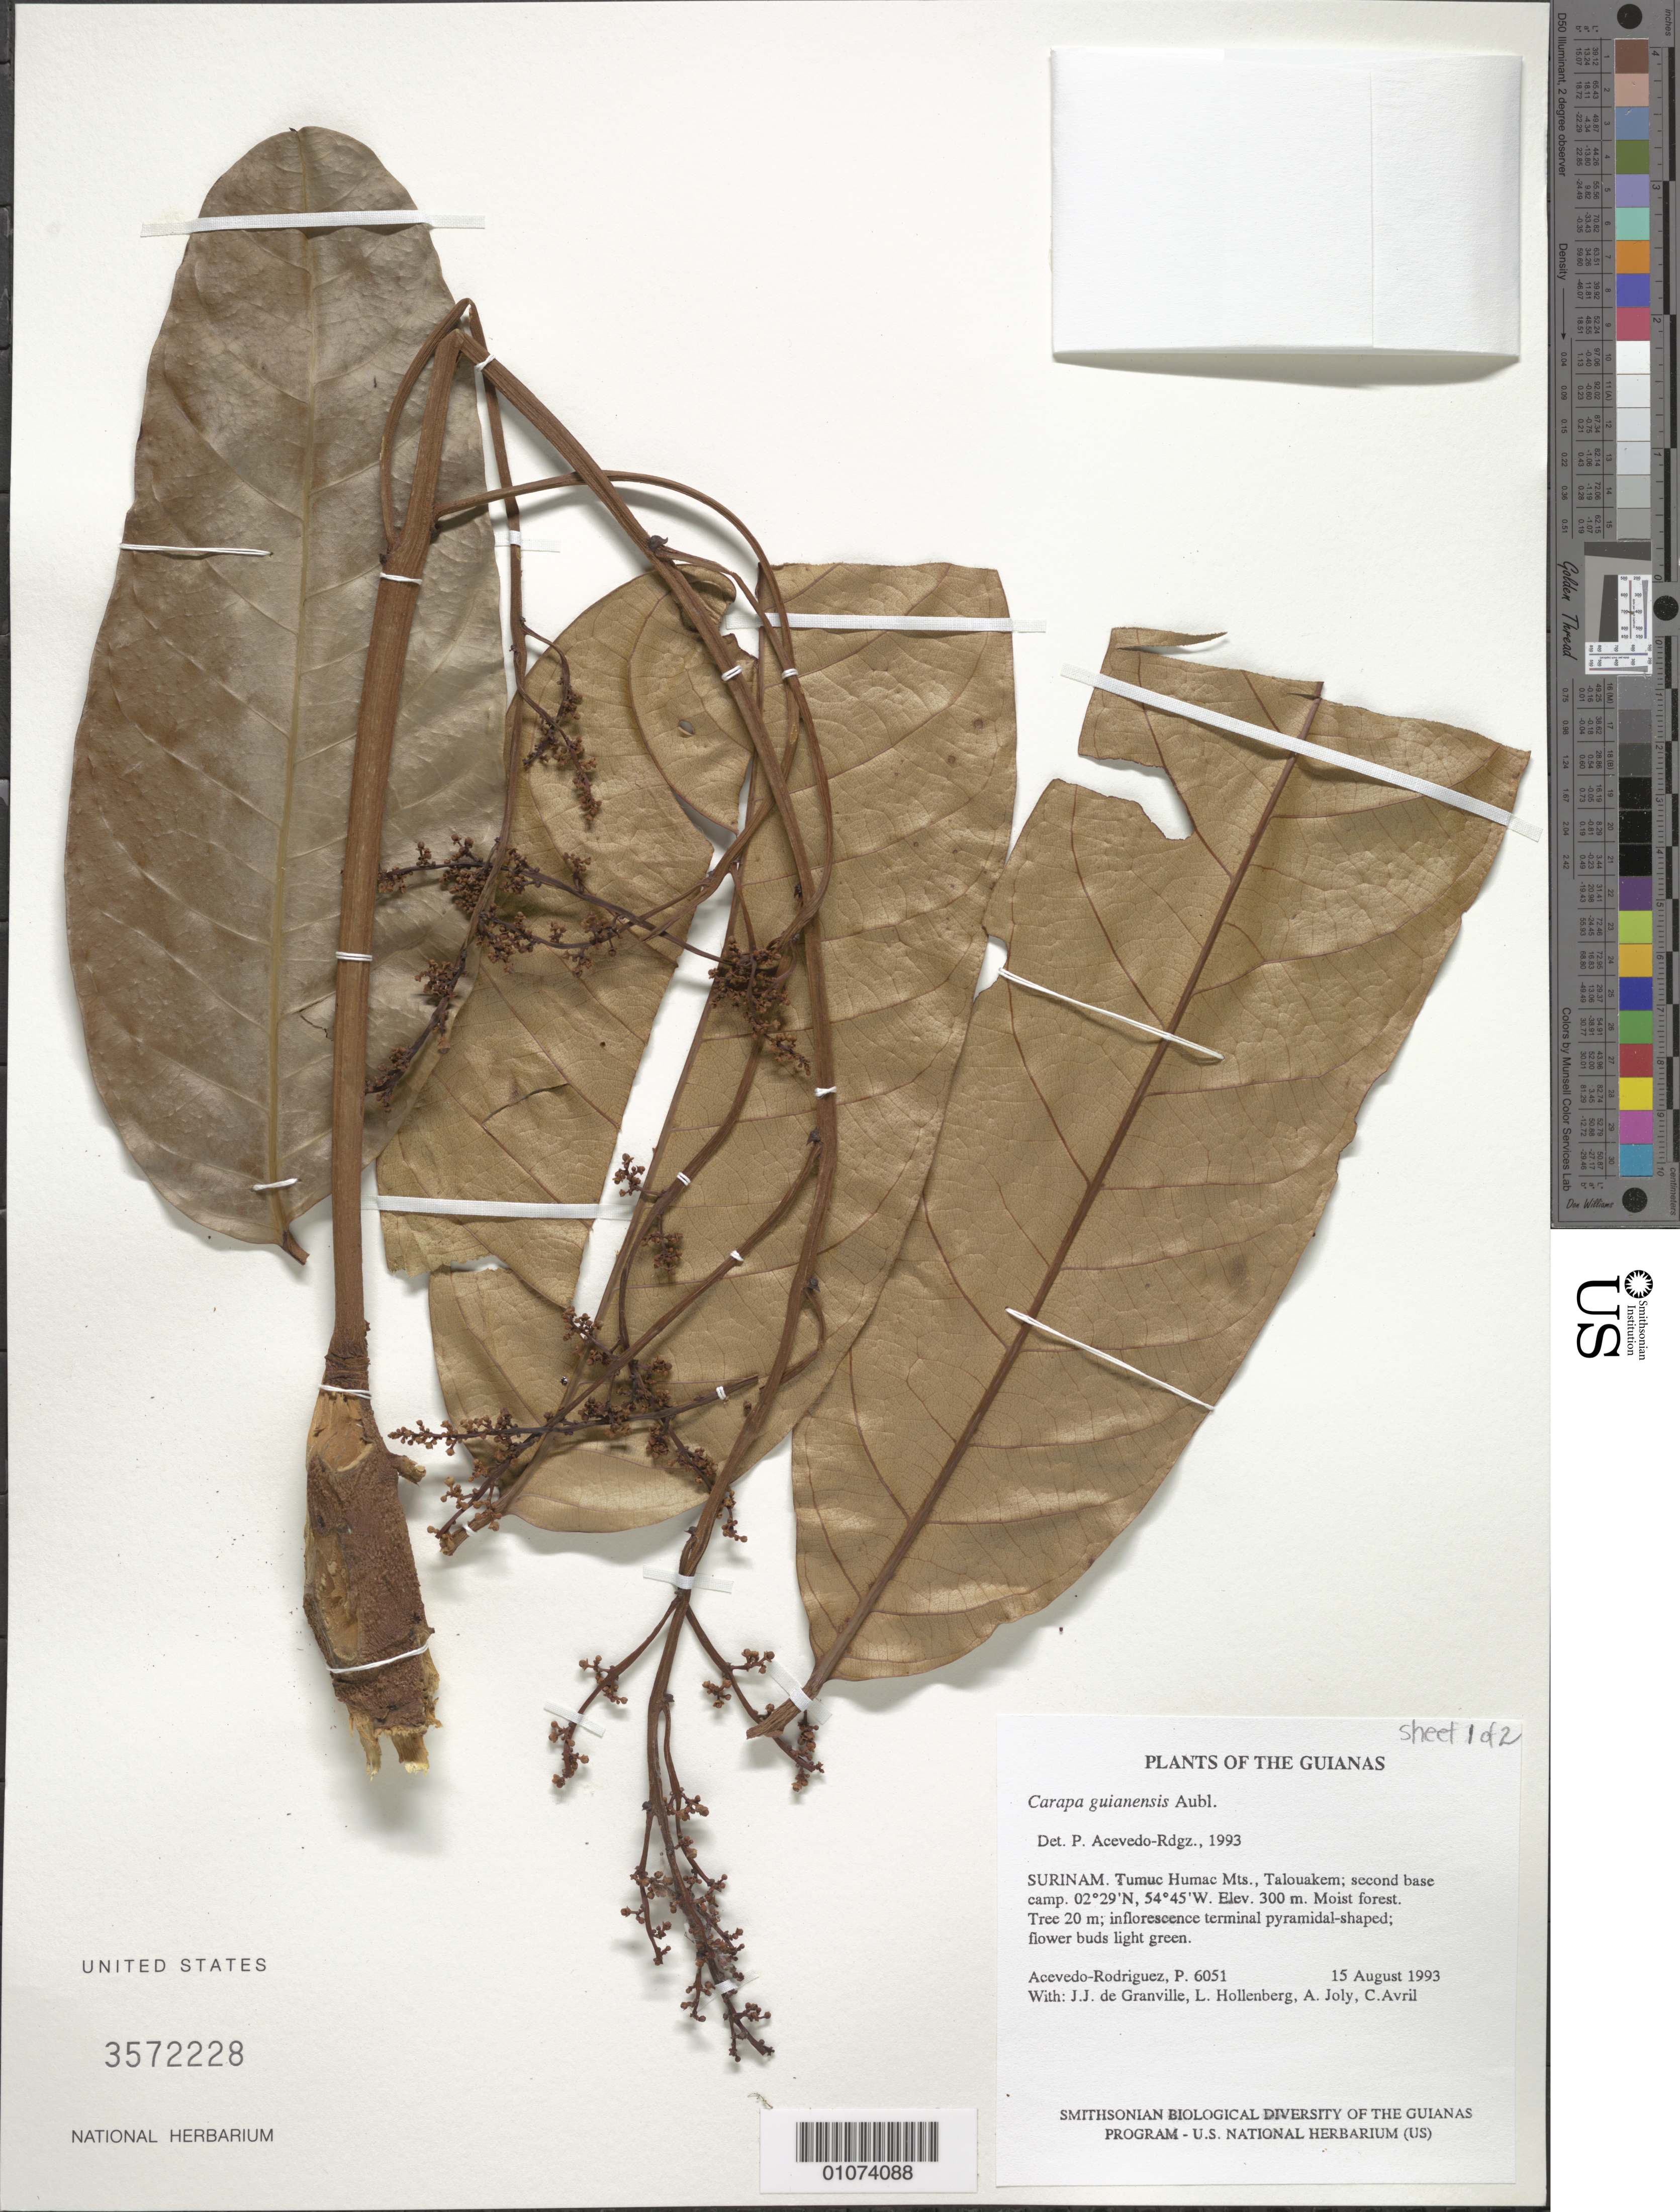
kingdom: Plantae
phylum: Tracheophyta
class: Magnoliopsida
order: Sapindales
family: Meliaceae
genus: Carapa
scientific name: Carapa guianensis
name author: Aubl.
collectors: P. Acevedo-Rodr., J.-J. de Granville, L. Hollenberg, A. Joly & C. Avril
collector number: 6051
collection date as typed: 15 August 1993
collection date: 1993-08-15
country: Suriname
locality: Tumuc Humac Mts., Talouakem; second base camp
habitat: Moist forest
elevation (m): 300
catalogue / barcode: US 3572228